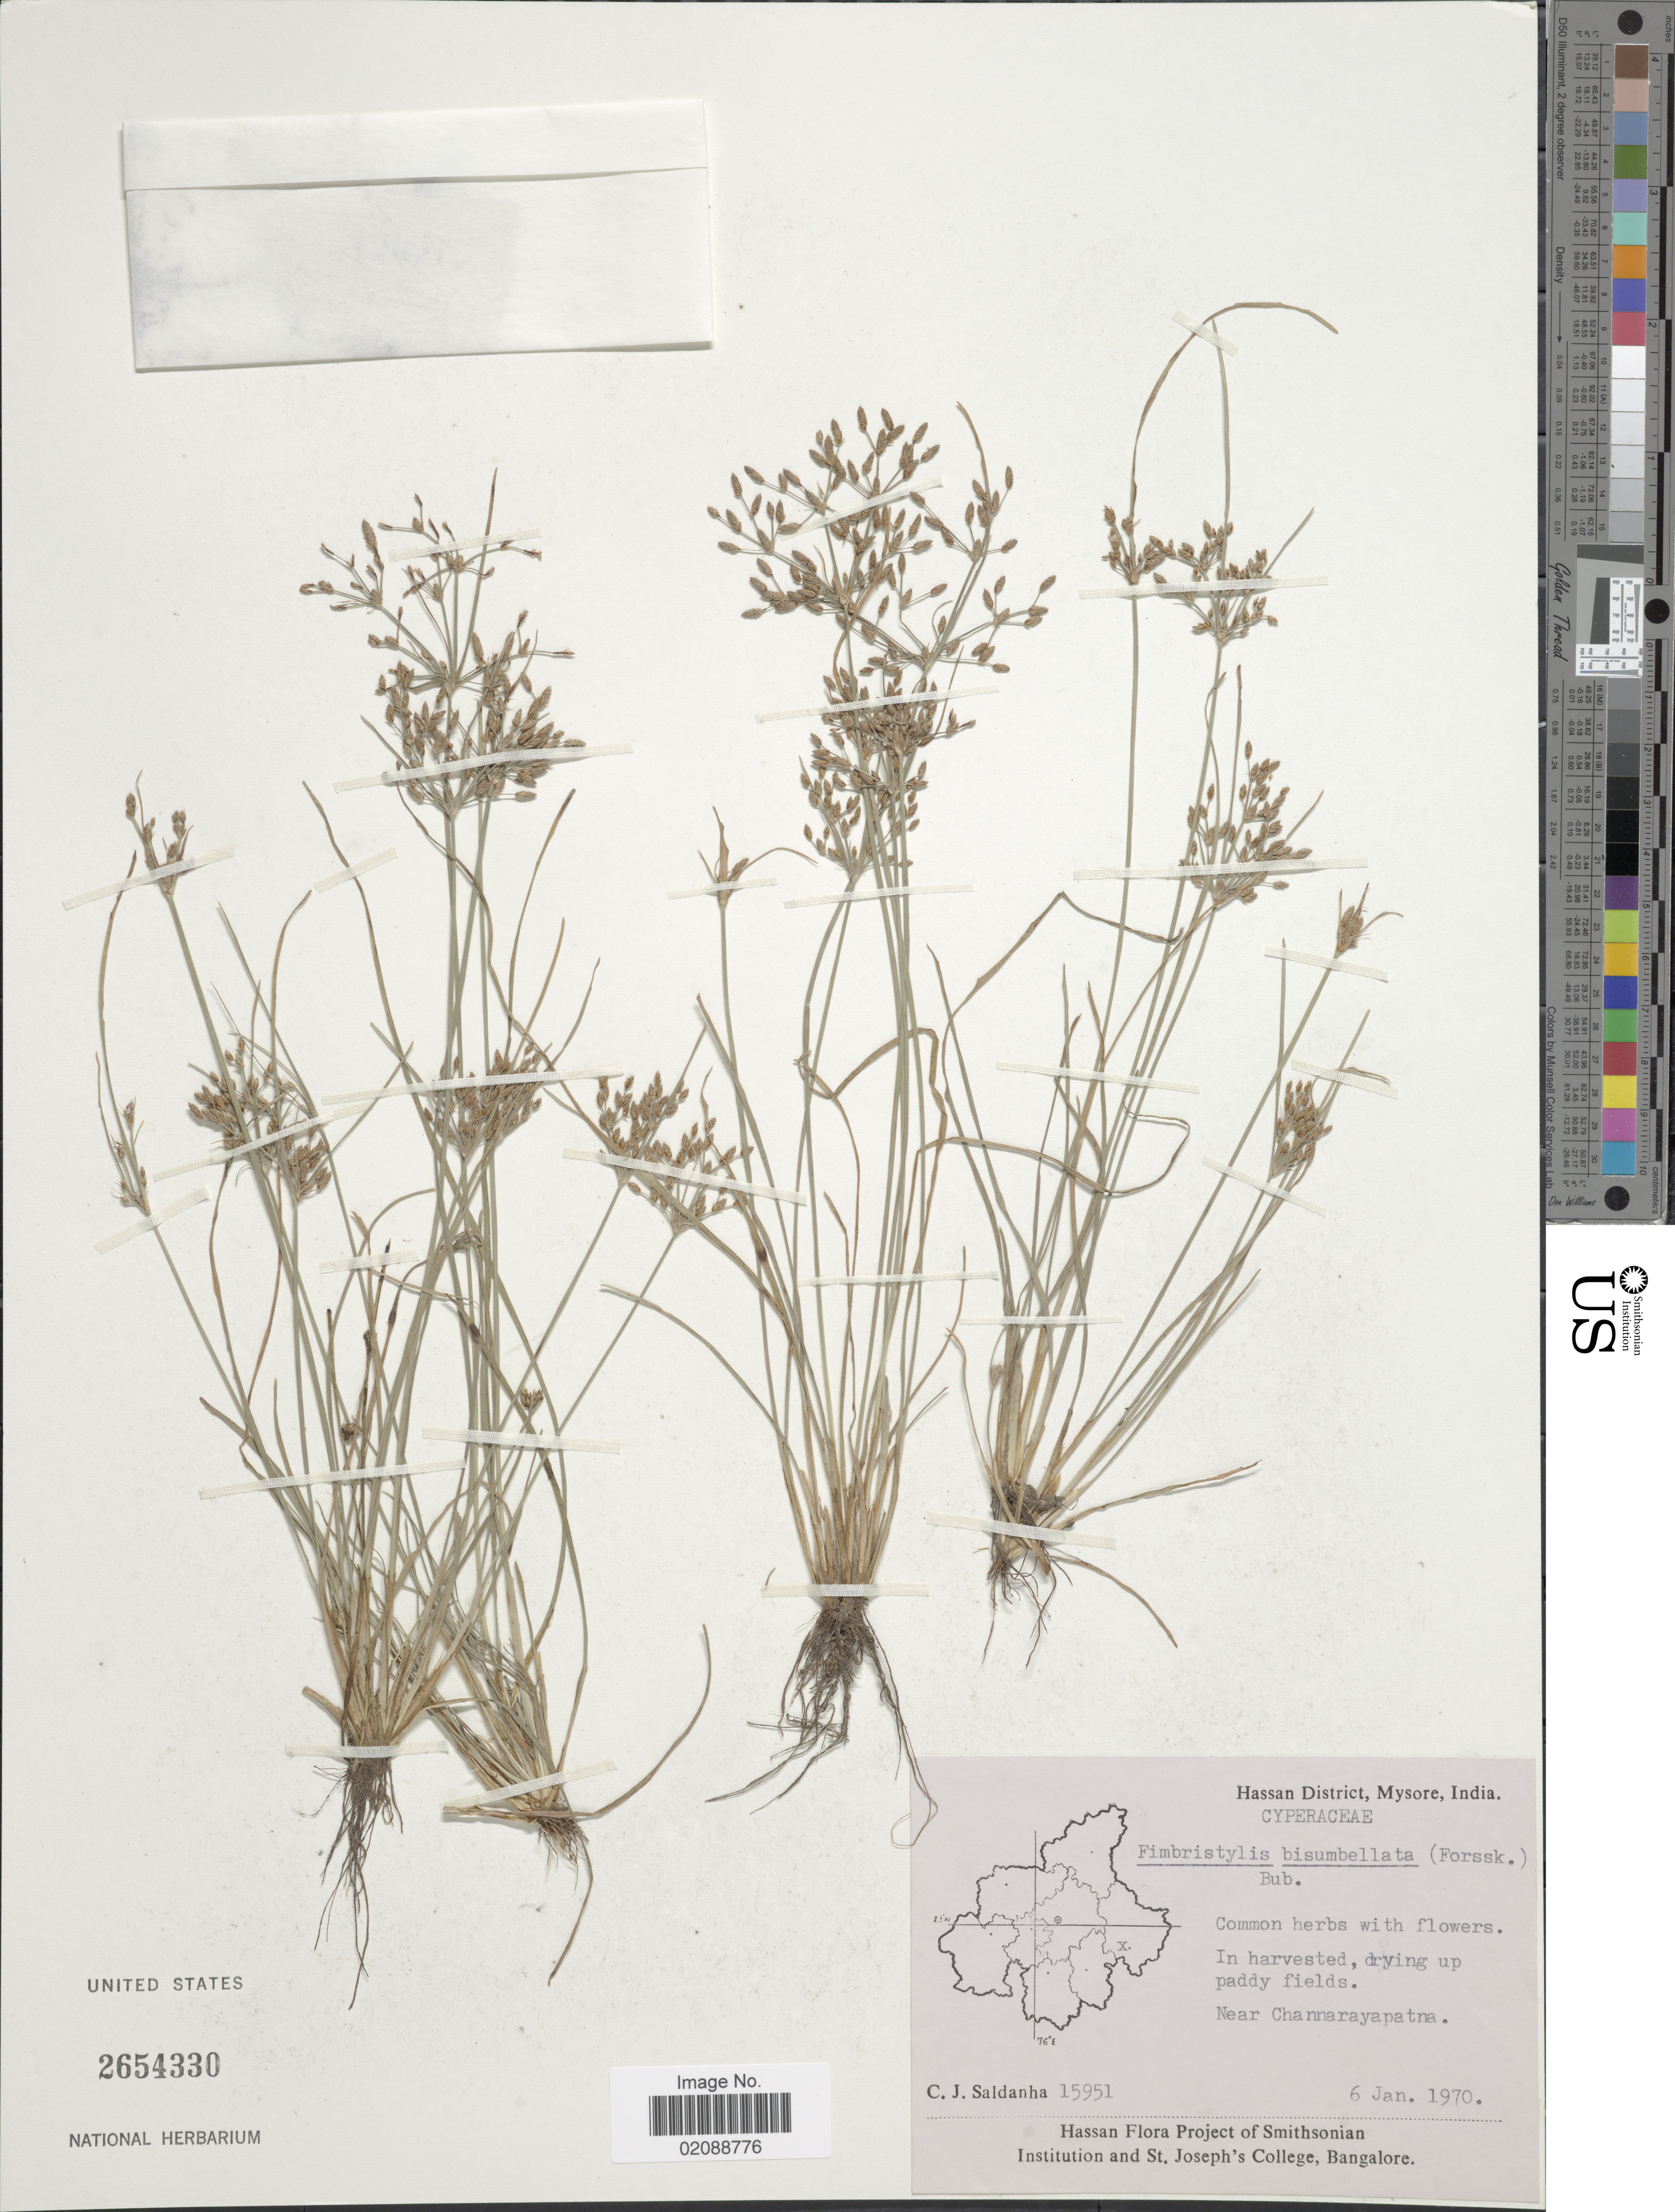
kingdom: Plantae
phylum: Tracheophyta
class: Liliopsida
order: Poales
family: Cyperaceae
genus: Fimbristylis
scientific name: Fimbristylis bisumbellata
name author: (Forssk.) Bubani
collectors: C. J. Saldanha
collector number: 15951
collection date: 1970-01-06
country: India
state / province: Karnataka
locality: Hassan District, Mysore, Near Channarayapatna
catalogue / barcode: US 2654330